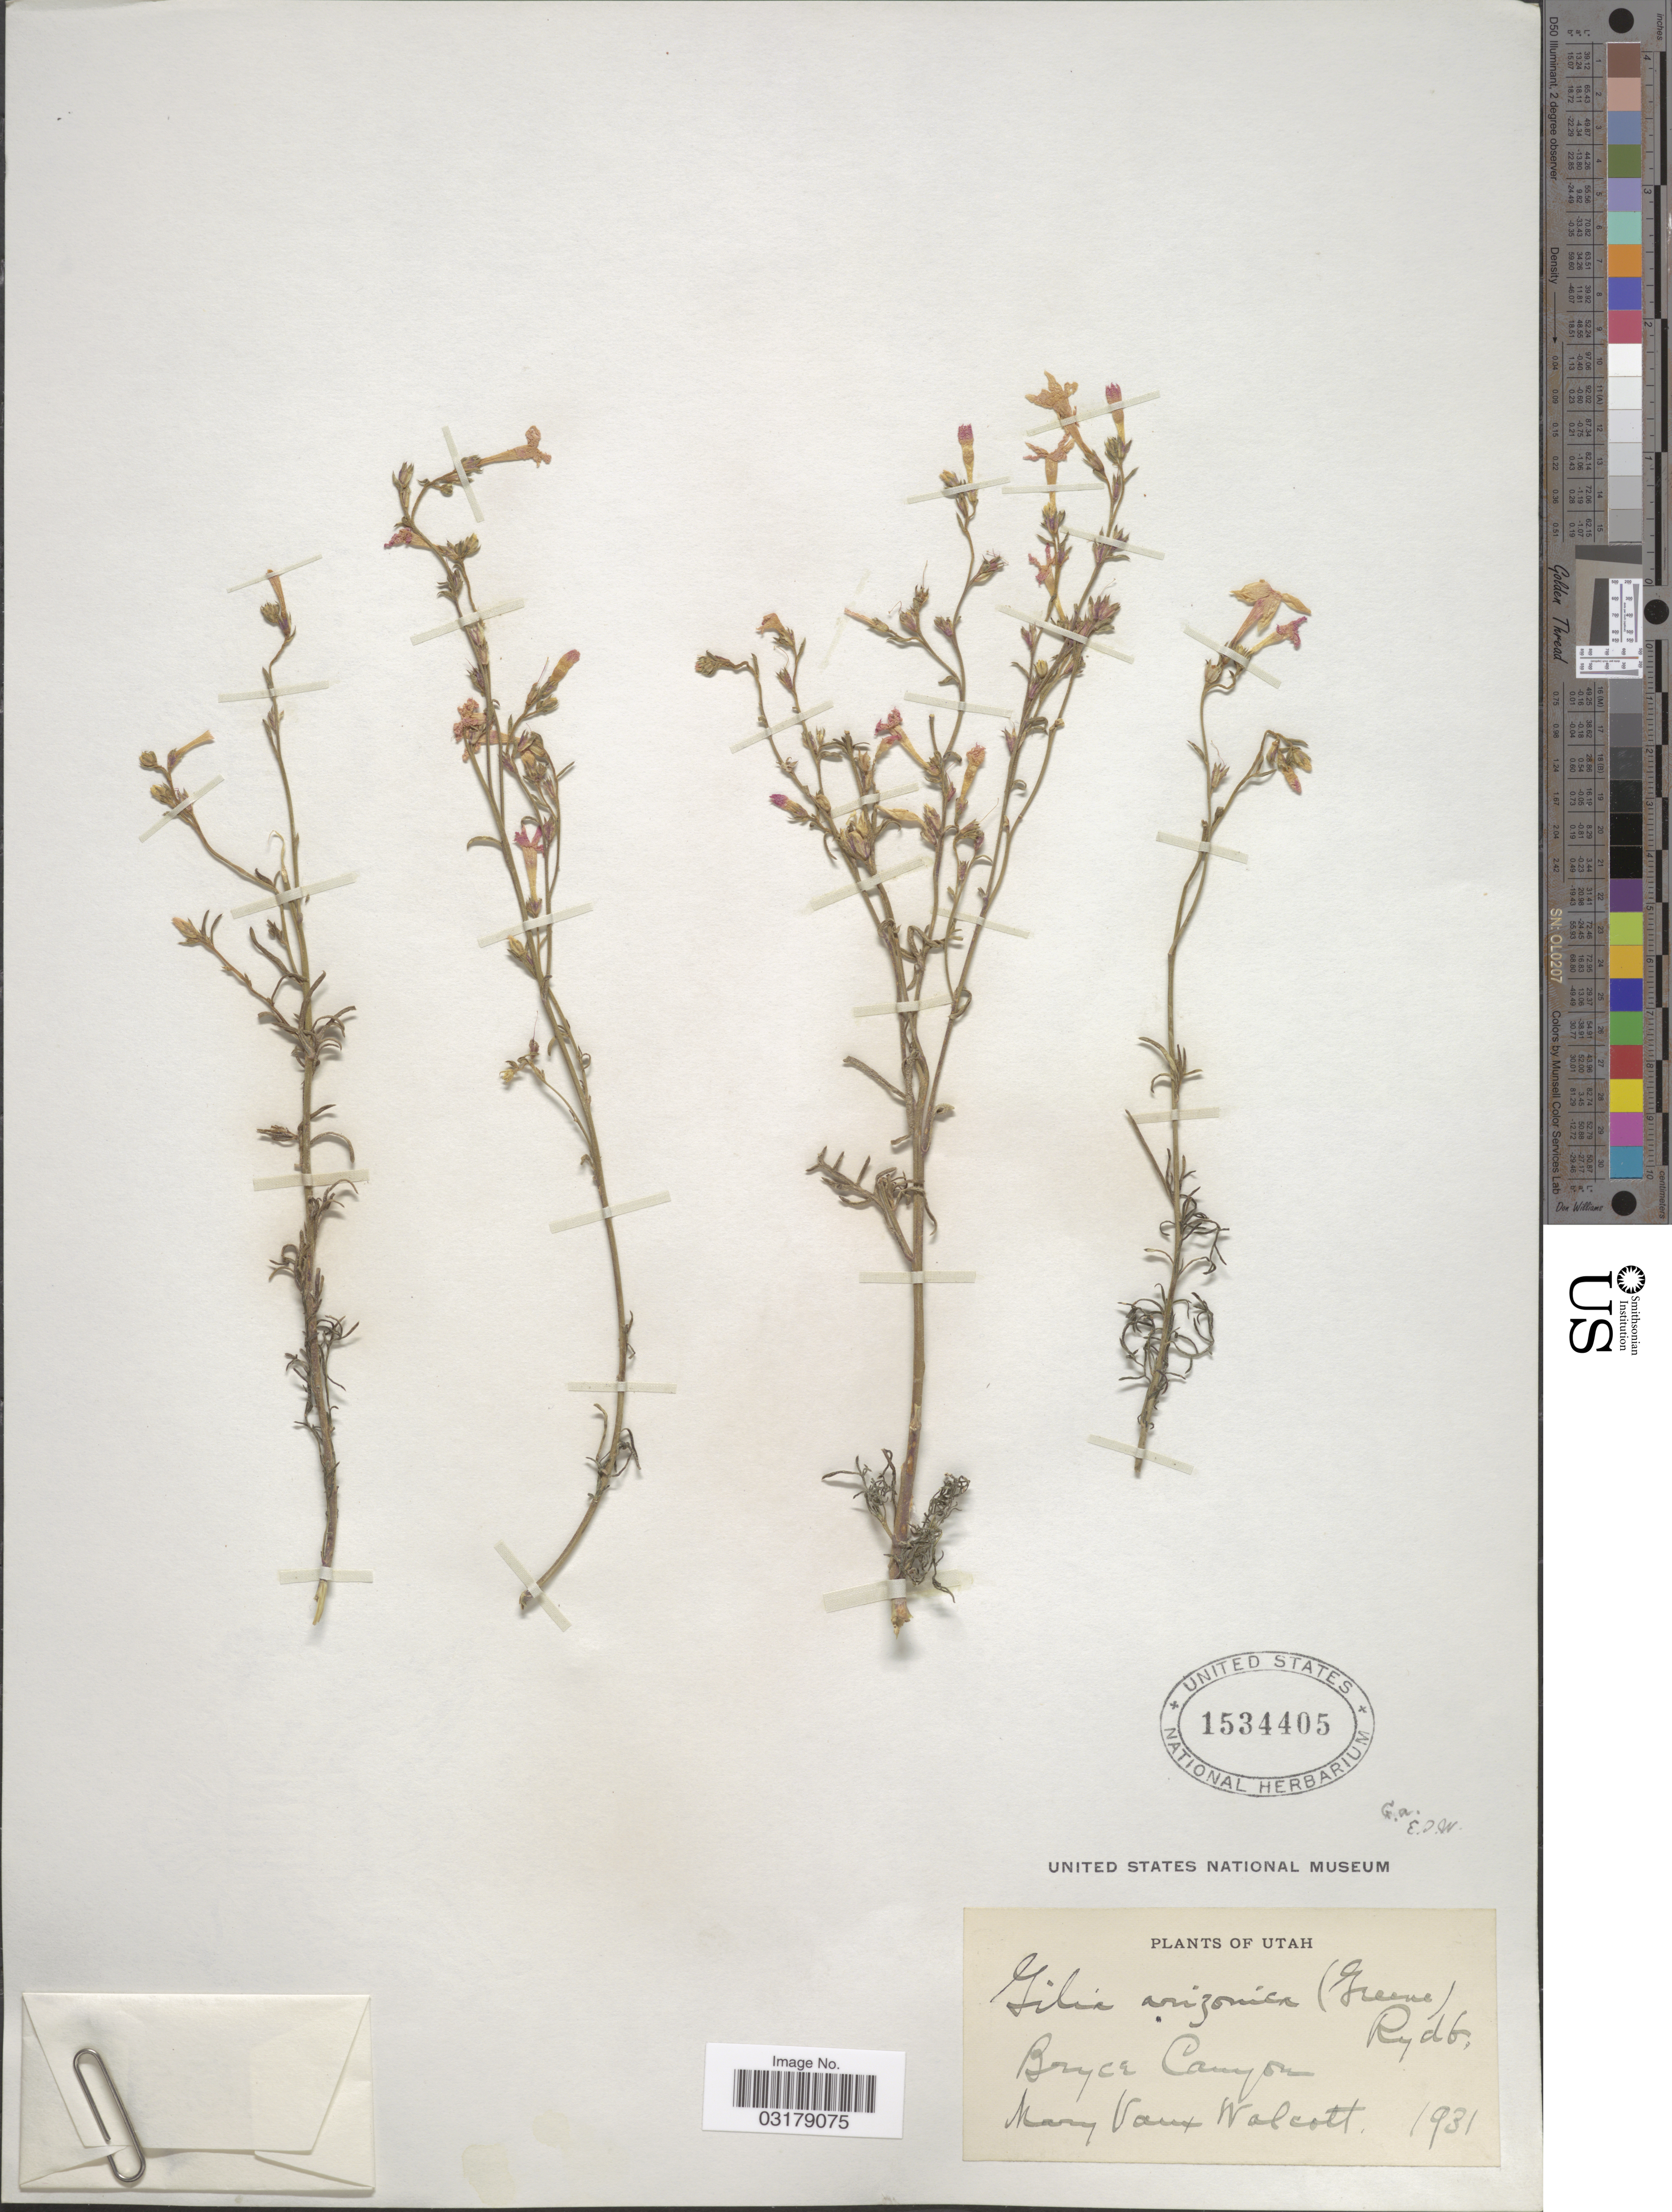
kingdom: Plantae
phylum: Tracheophyta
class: Magnoliopsida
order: Ericales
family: Polemoniaceae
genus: Ipomopsis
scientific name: Ipomopsis aggregata subsp. arizonica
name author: (Greene) V.E. Grant & A.D. Grant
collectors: M. Walcott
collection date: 1931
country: United States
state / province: Utah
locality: Bryce Canyon.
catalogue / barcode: US 1534405